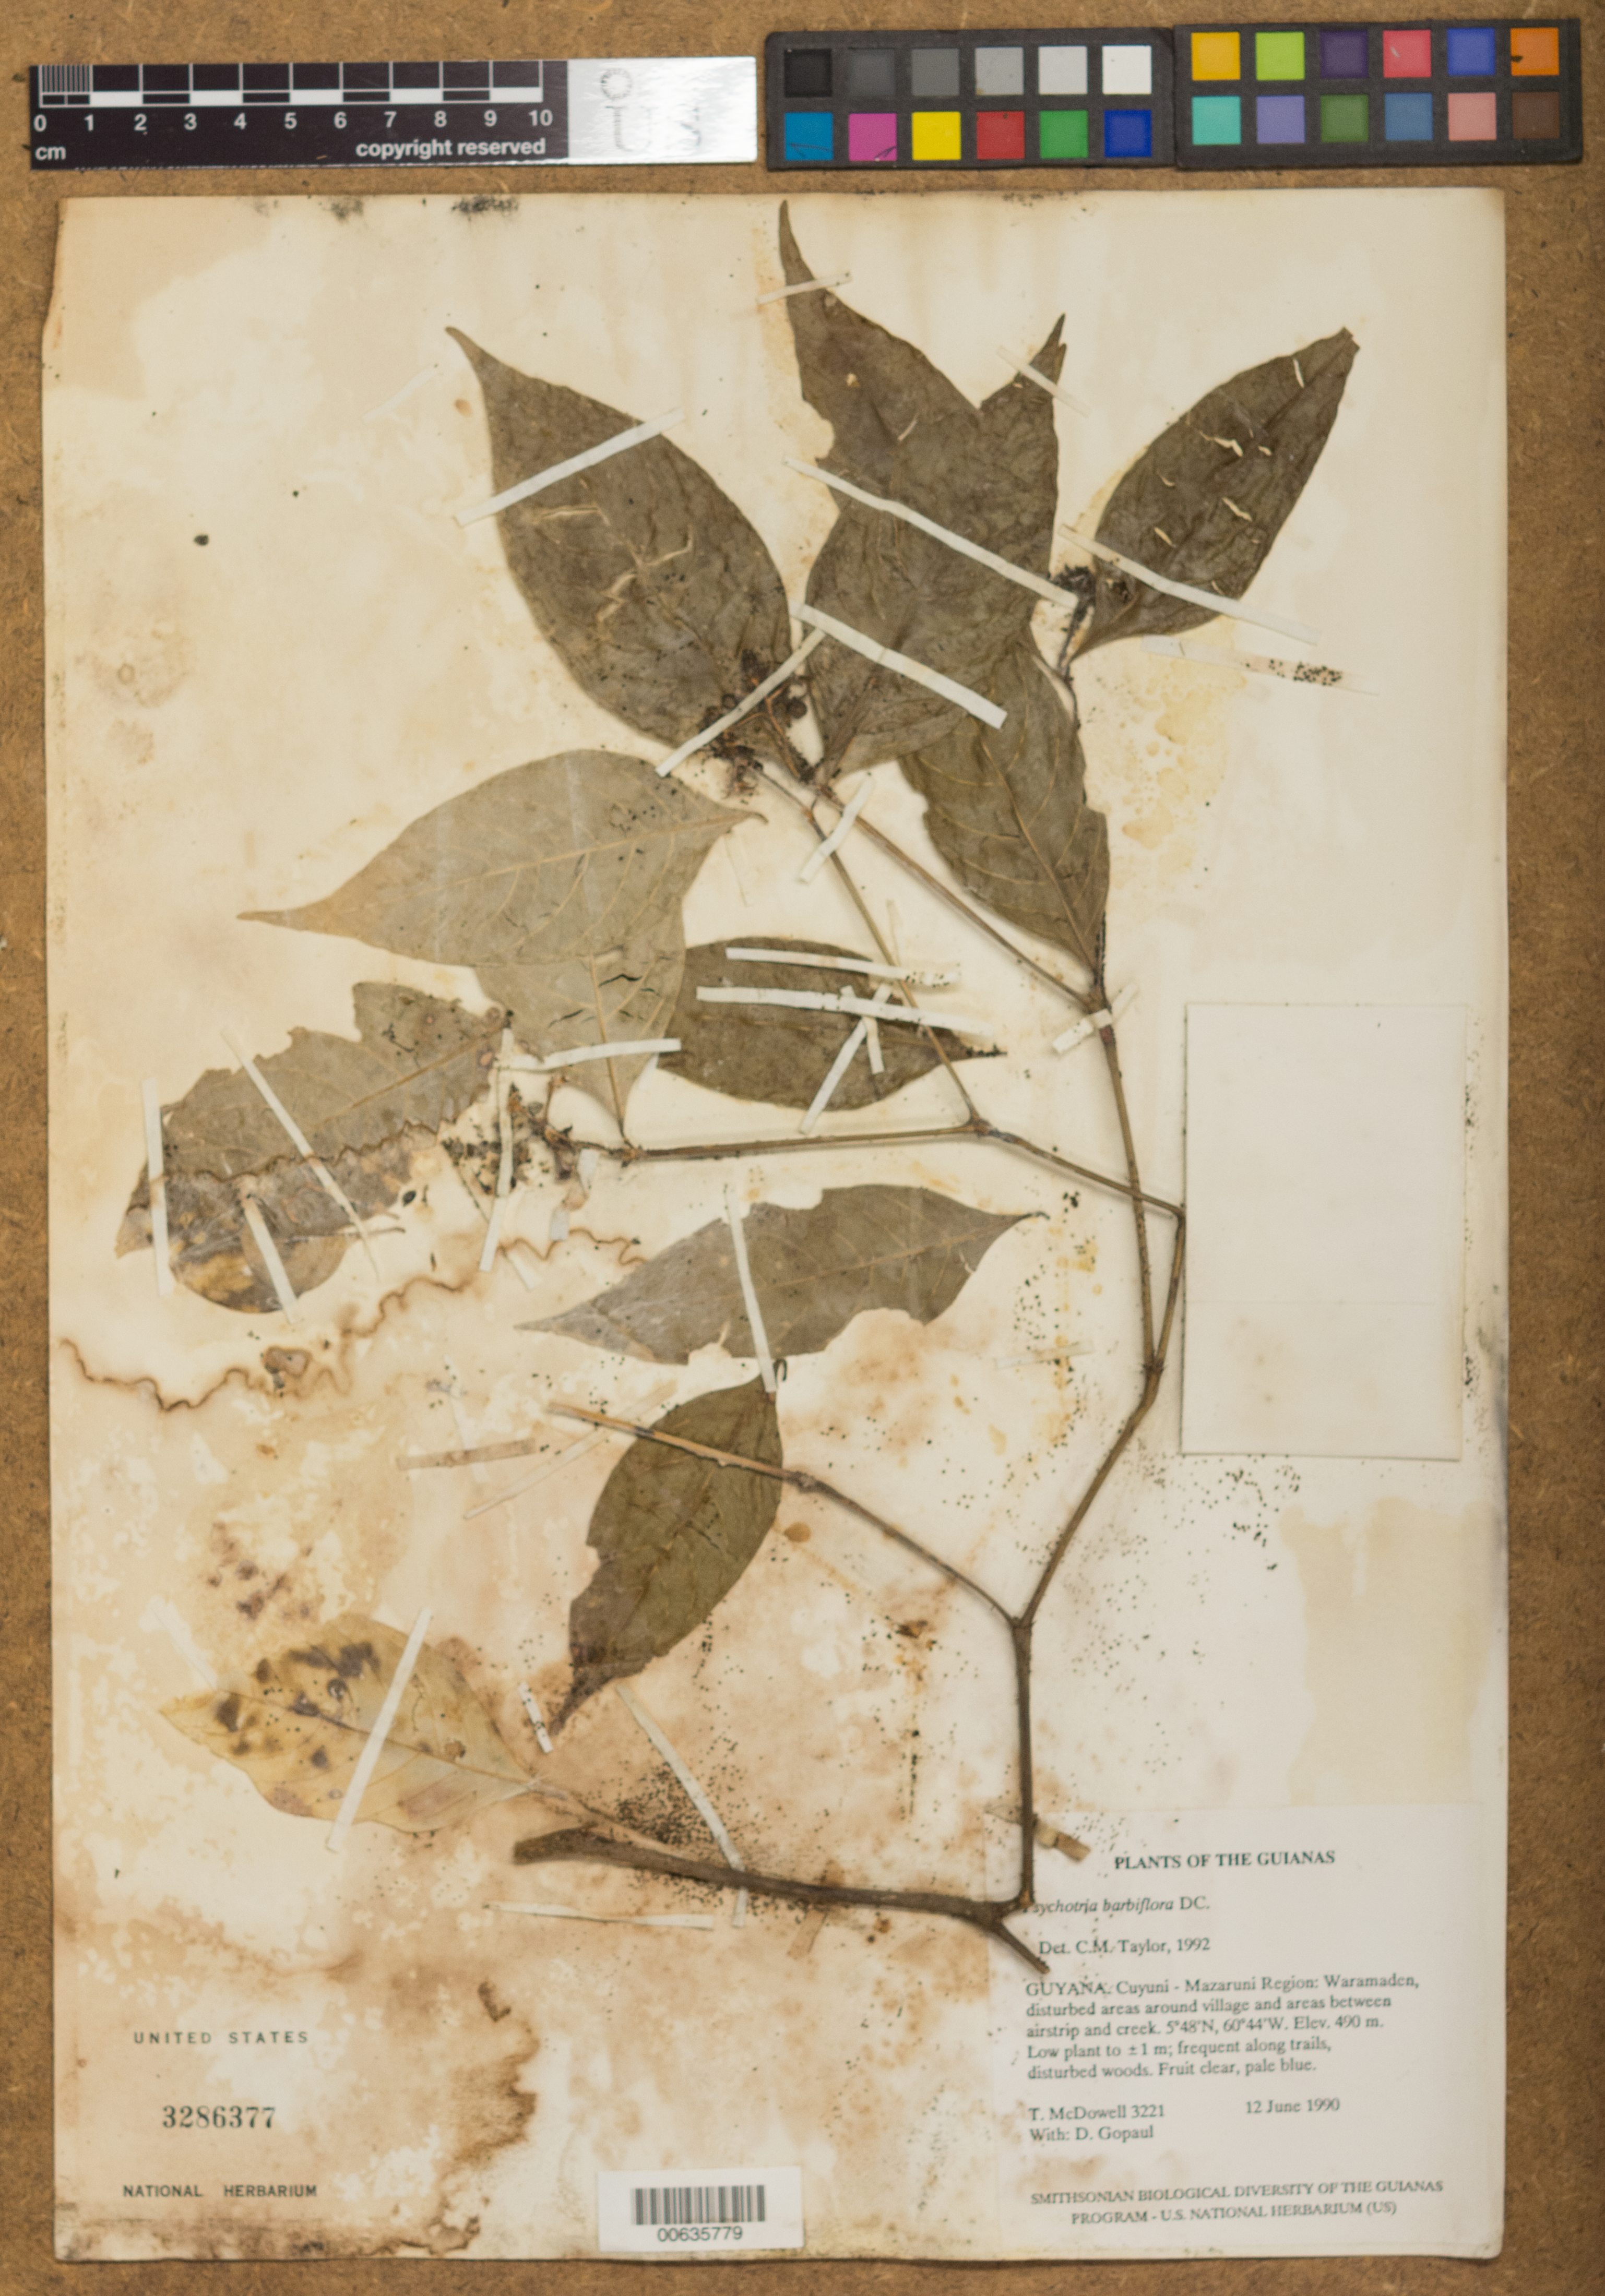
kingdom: Plantae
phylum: Tracheophyta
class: Magnoliopsida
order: Gentianales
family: Rubiaceae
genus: Psychotria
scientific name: Psychotria barbiflora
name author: DC.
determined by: Taylor, Charlotte M.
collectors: T. McDowell & D. Gopaul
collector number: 3221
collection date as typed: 12 June 1990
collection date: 1990-06-12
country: Guyana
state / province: Cuyuni-Mazaruni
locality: Waramaden, around village and between airstrip and creek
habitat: Disturbed areas around village and disturbed woods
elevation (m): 490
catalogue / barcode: US 3286377